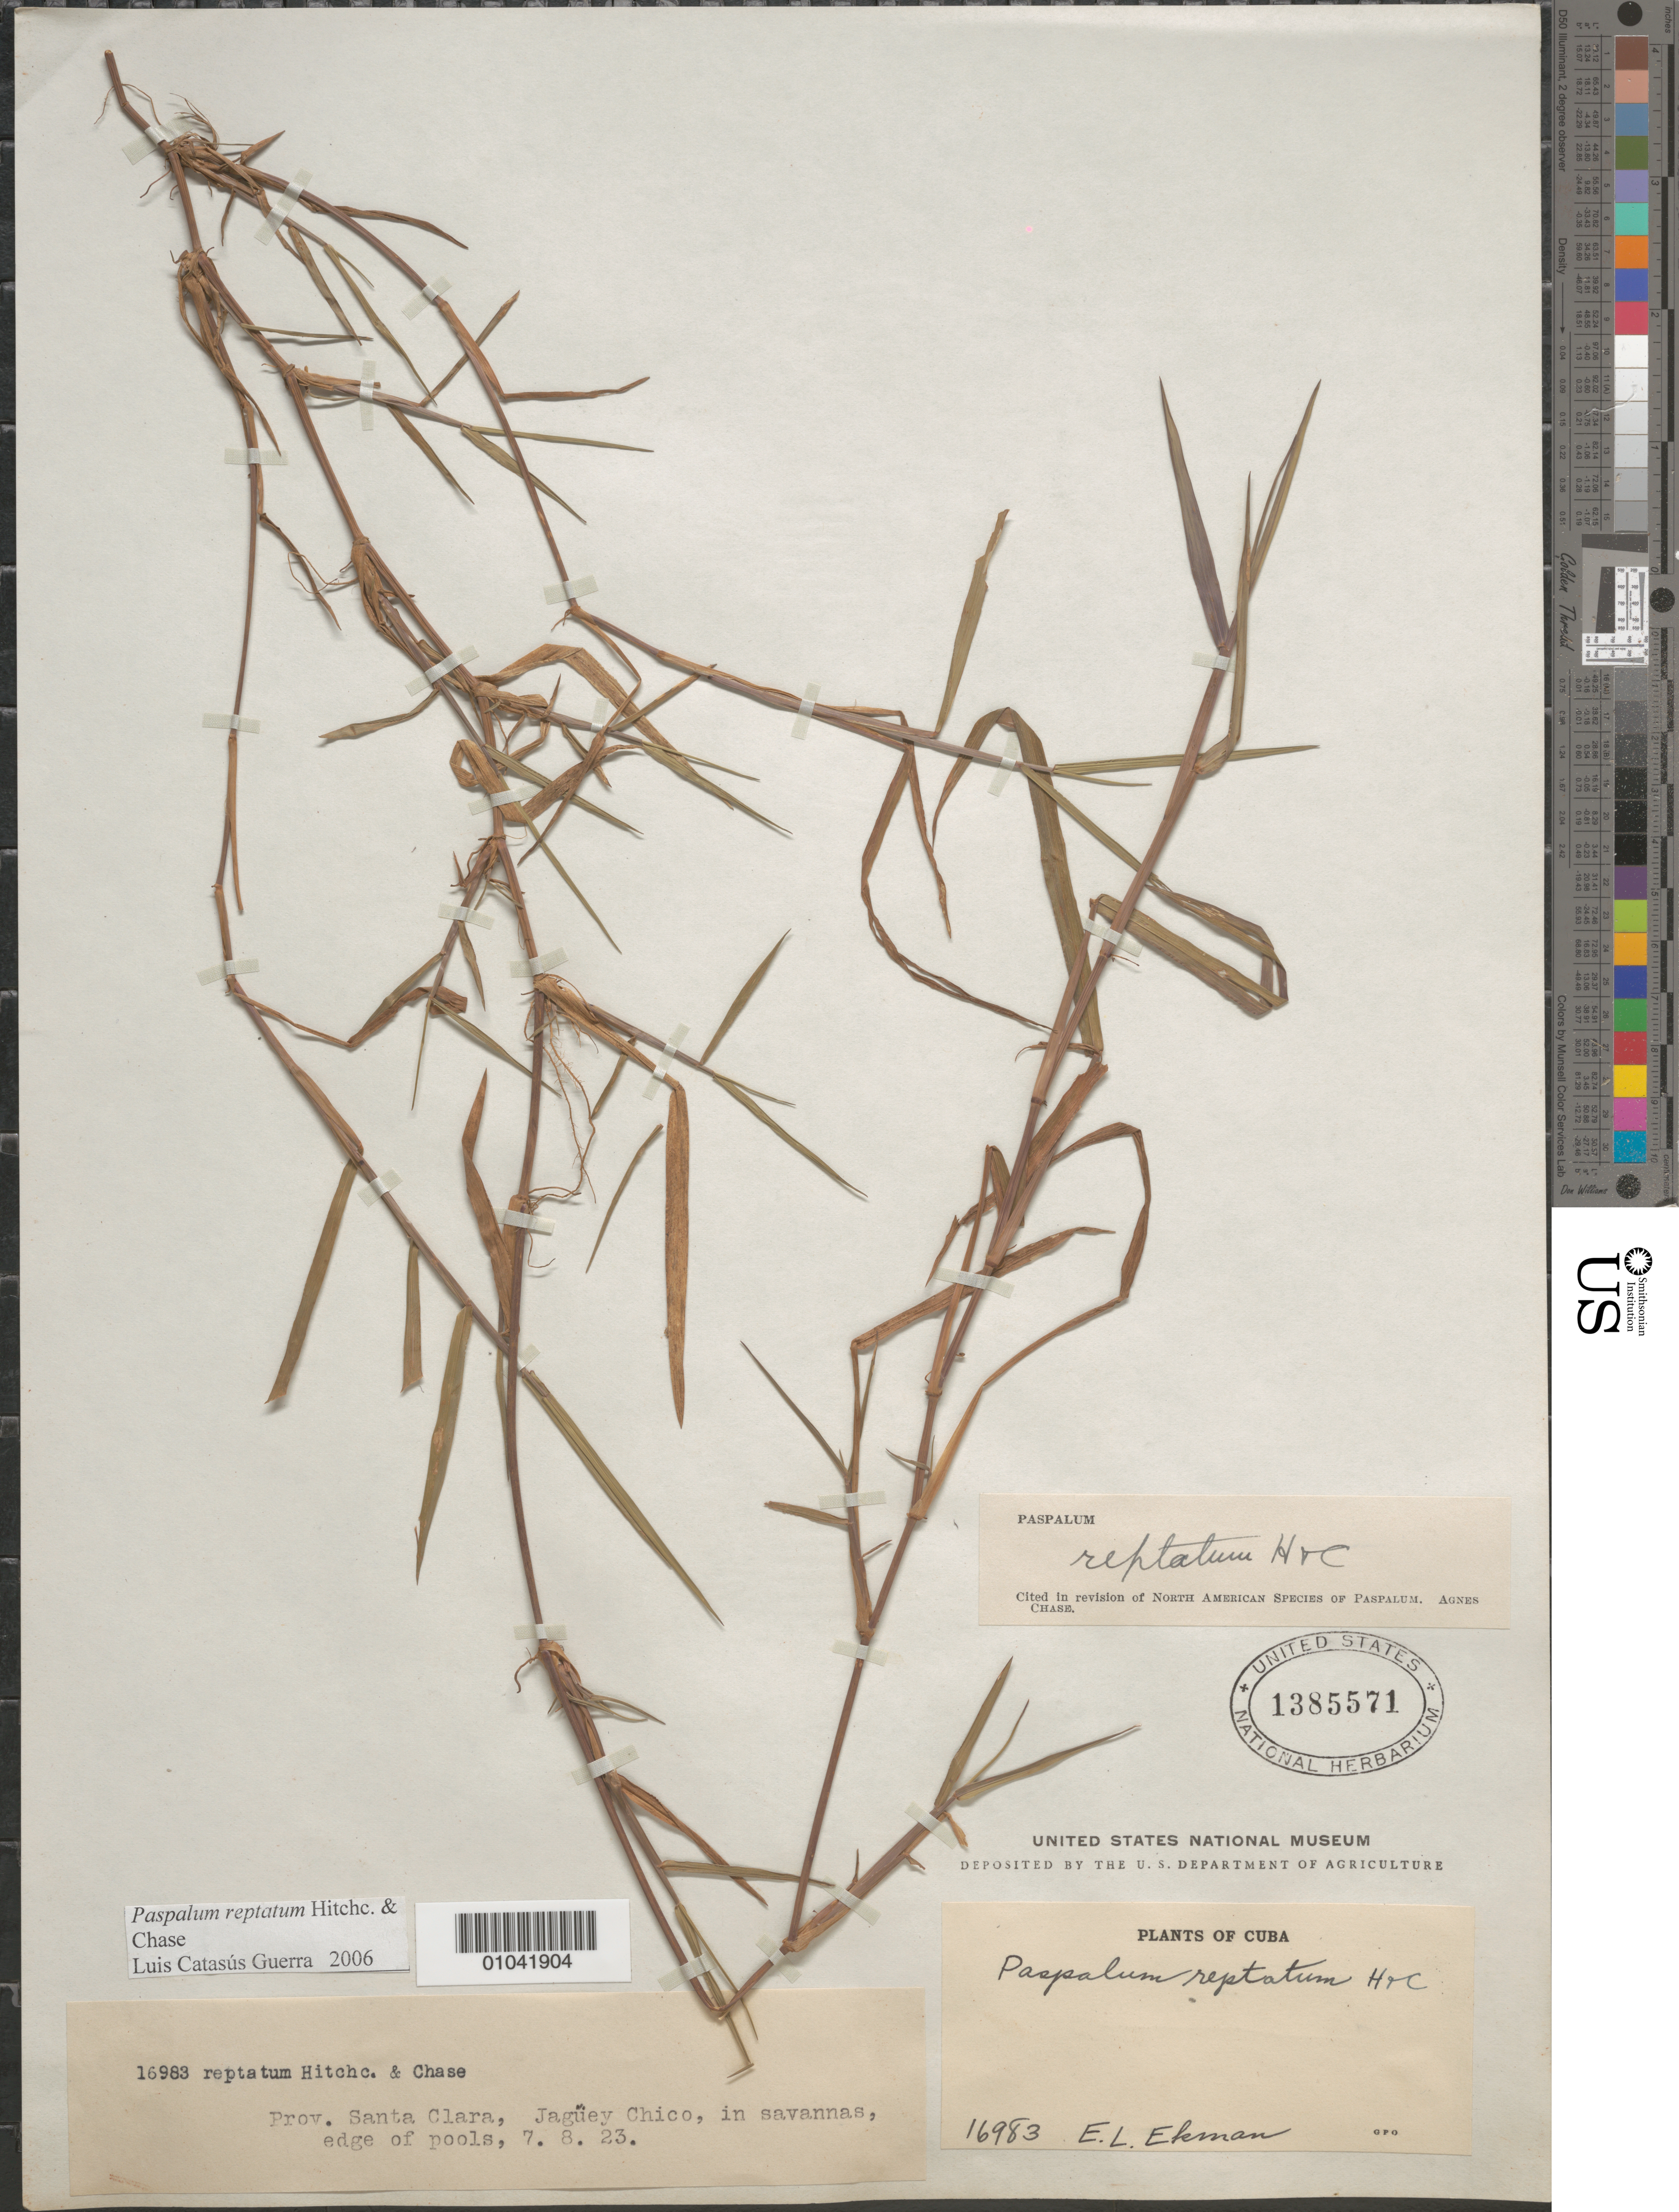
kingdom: Plantae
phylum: Tracheophyta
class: Liliopsida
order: Poales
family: Poaceae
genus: Paspalum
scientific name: Paspalum reptatum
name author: Hitchc. & Chase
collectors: E. L. Ekman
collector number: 16983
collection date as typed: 07 Aug 1923 or 08 Jul 1923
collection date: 1923-07-08 or 1923-08-07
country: Cuba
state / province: Villa Clara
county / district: Santa Clara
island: Cuba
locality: Jaguey Chico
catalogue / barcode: US 1385571